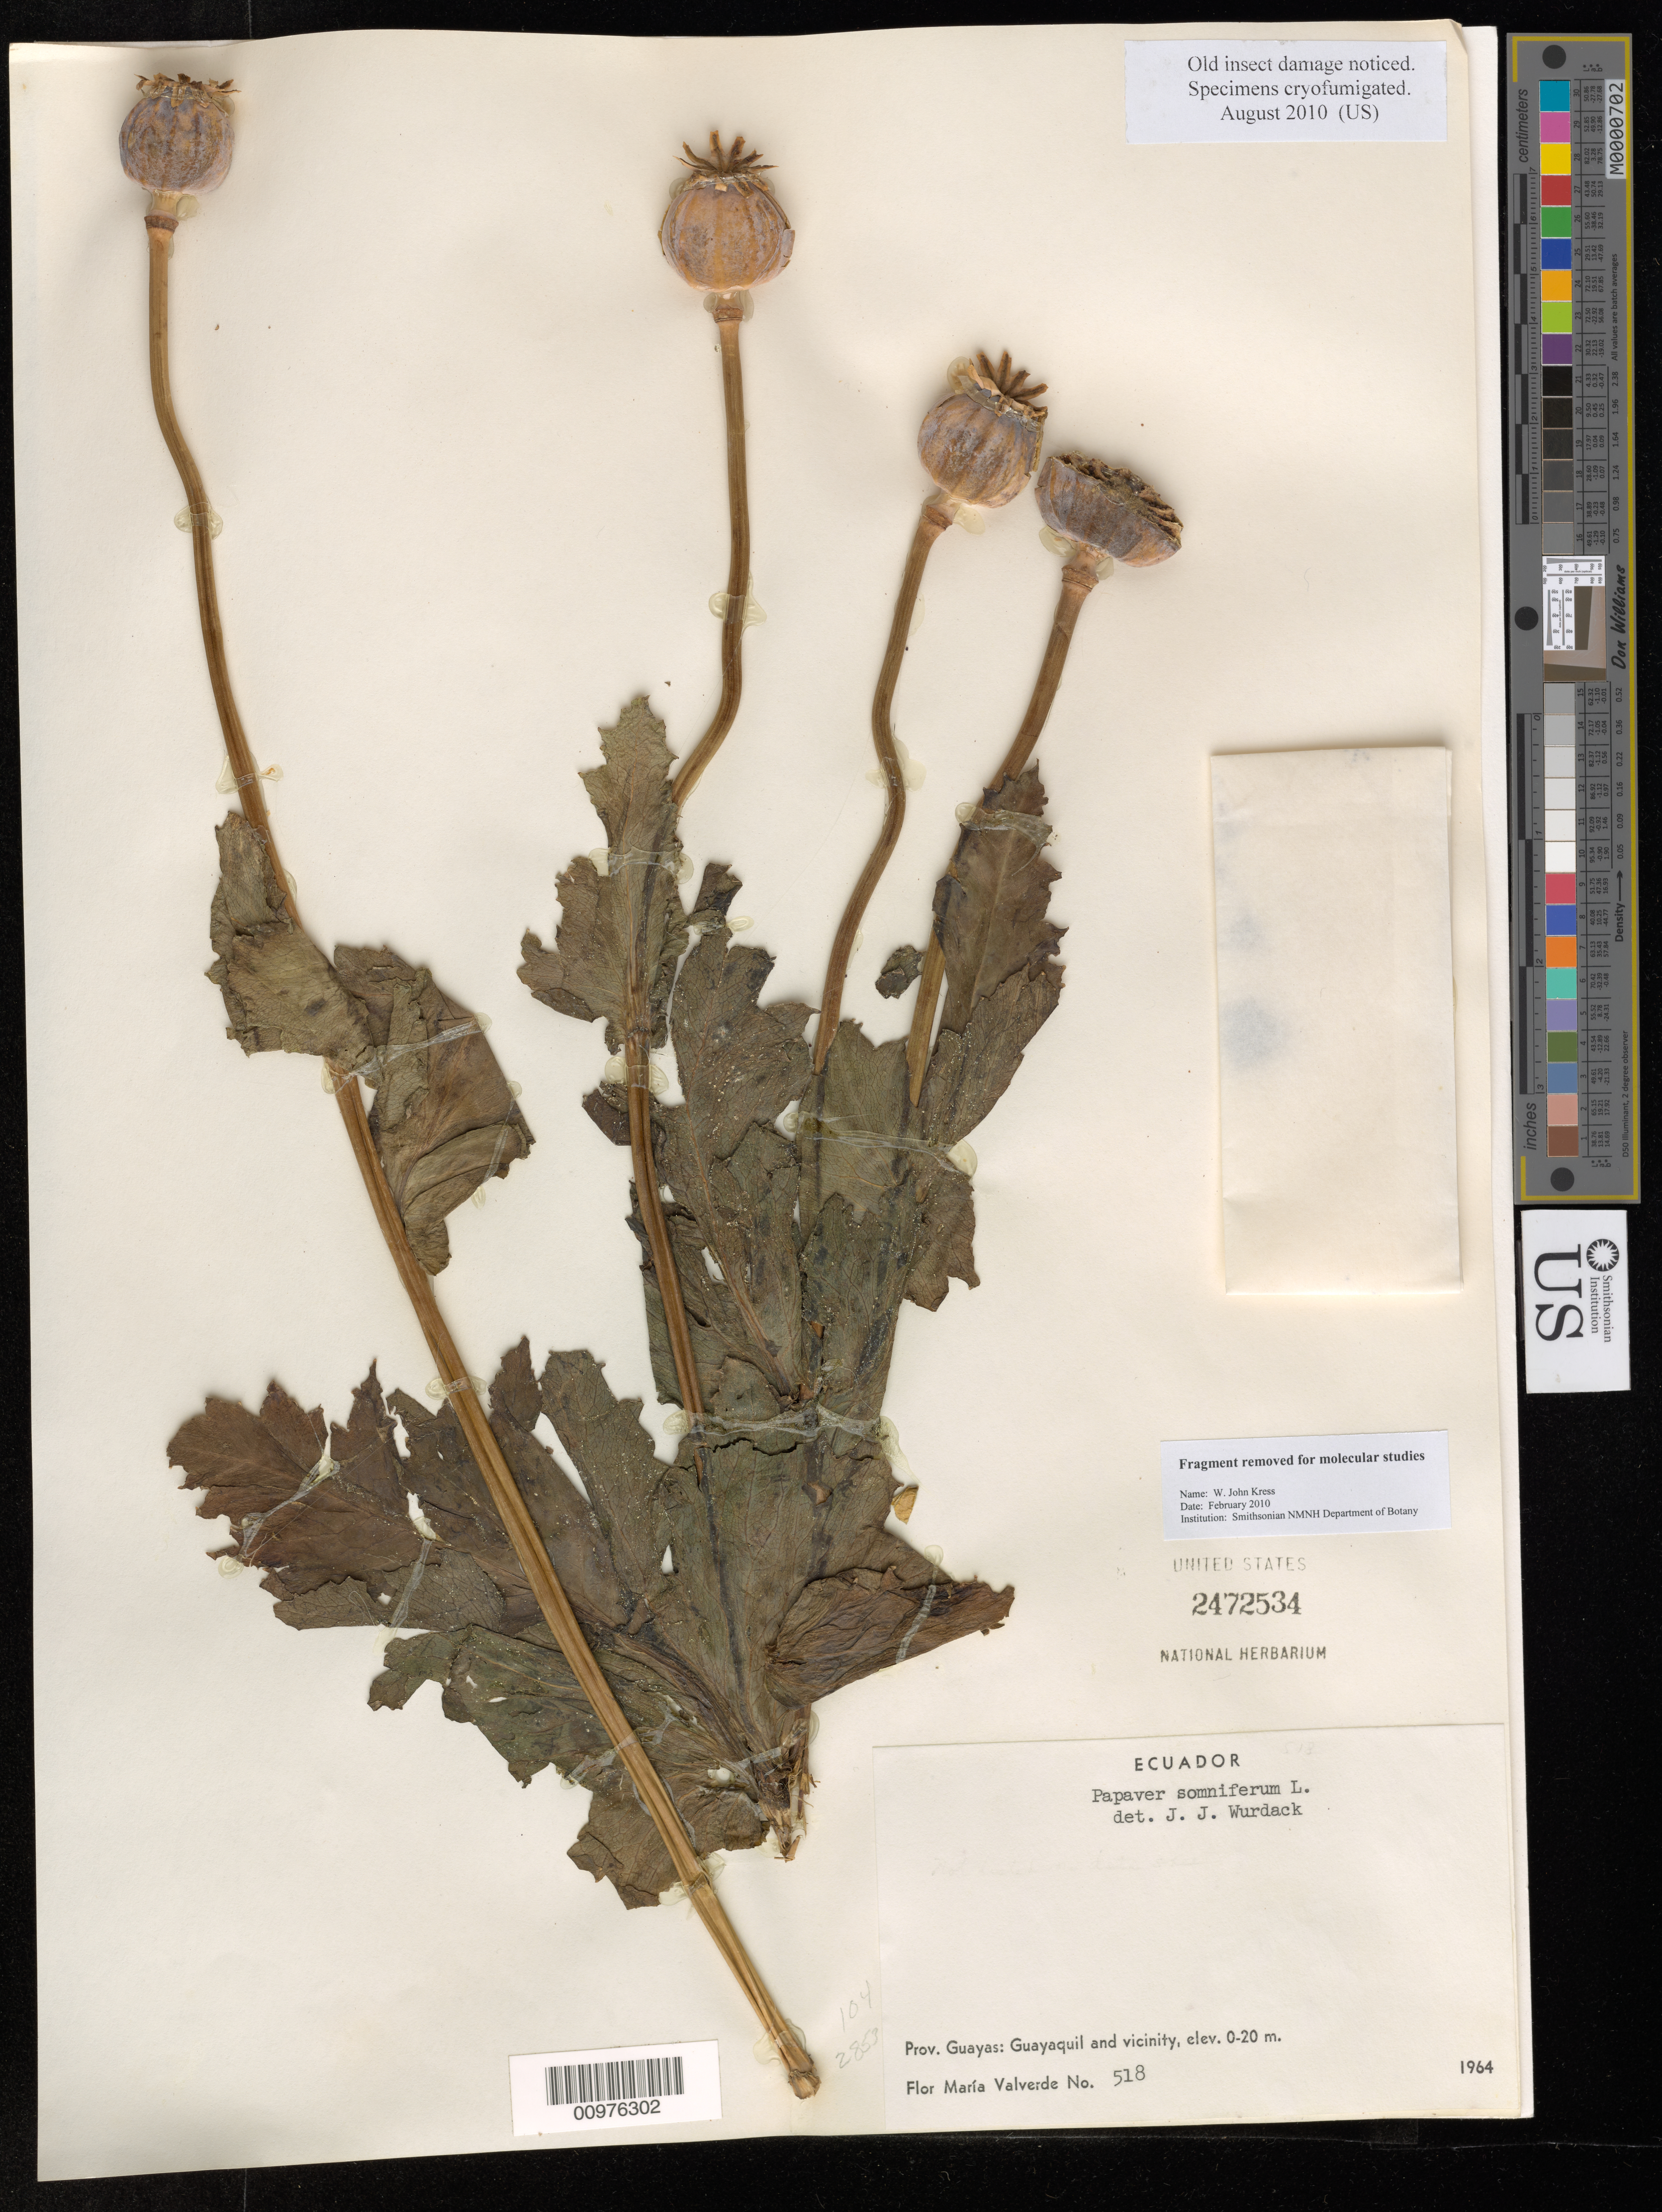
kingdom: Plantae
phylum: Tracheophyta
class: Magnoliopsida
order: Ranunculales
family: Papaveraceae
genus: Papaver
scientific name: Papaver somniferum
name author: L.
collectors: F. M. Valverde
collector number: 518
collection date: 1964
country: Ecuador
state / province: Guayas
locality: Guayaquil and vicinity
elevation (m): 20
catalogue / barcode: US 2472534